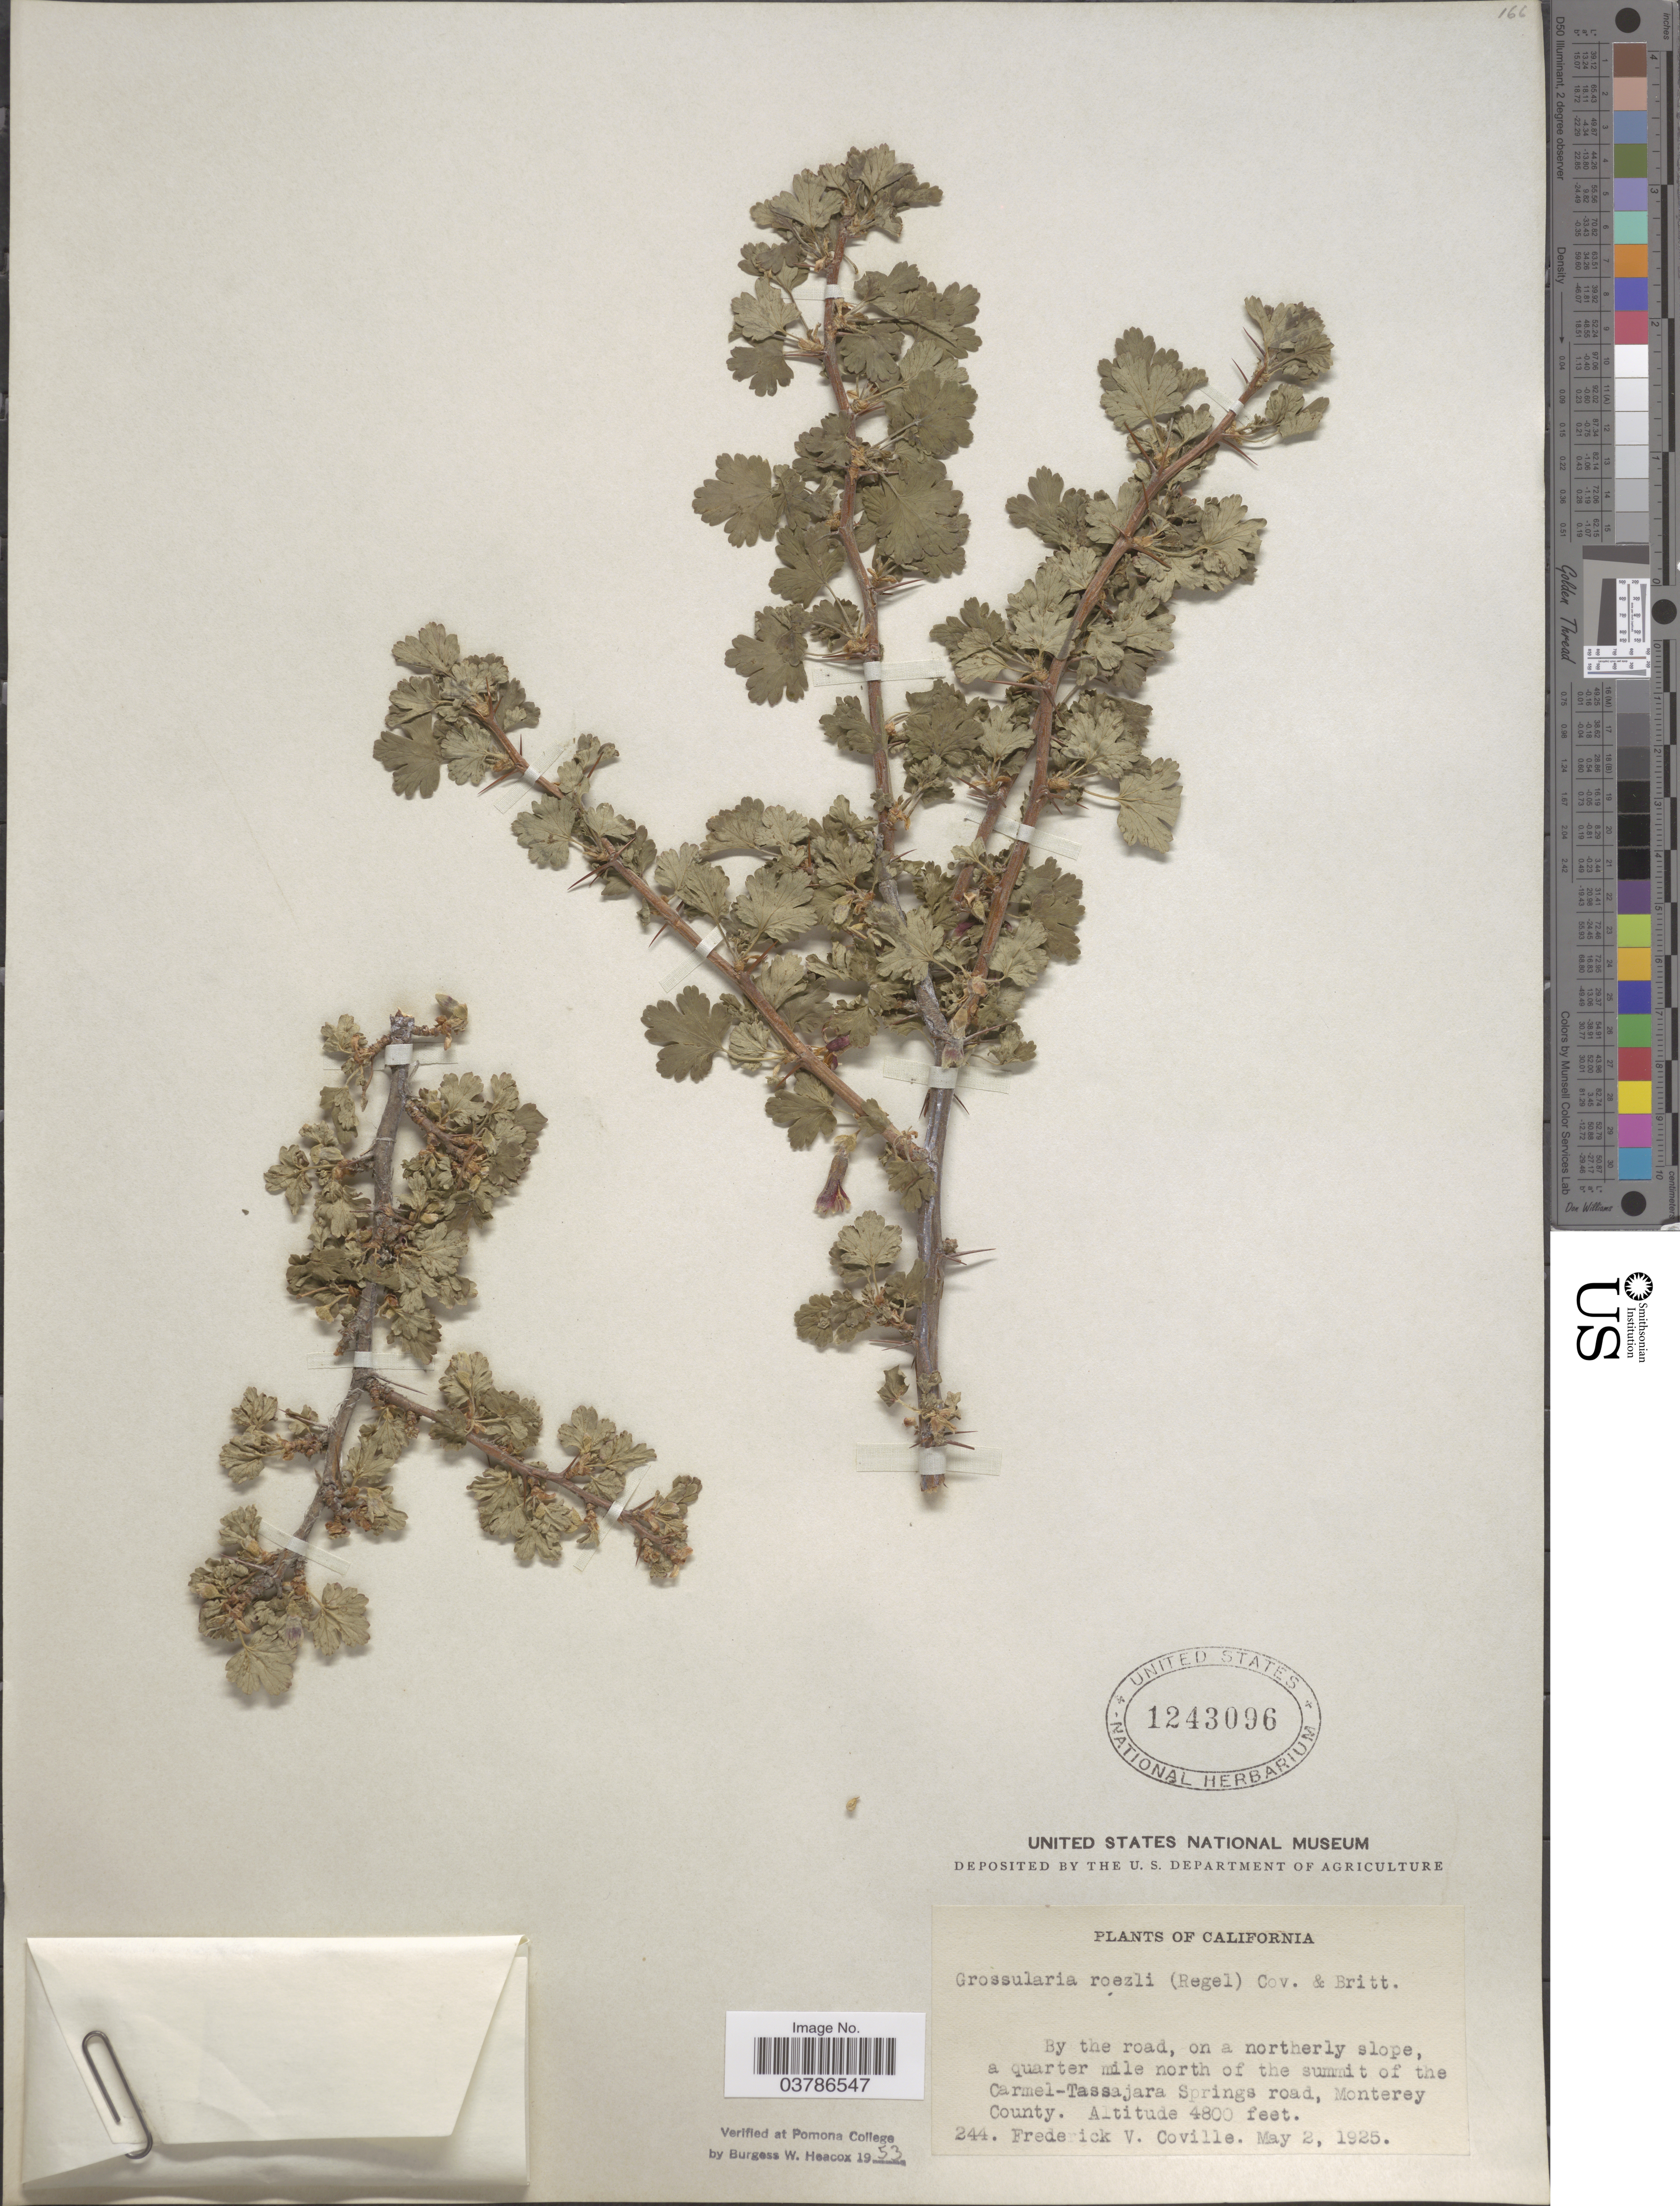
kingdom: Plantae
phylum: Tracheophyta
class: Magnoliopsida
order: Saxifragales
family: Grossulariaceae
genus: Ribes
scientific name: Ribes roezlii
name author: Regel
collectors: F. V. Coville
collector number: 244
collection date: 1925-05-02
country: United States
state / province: California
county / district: Monterey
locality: By the road, on a northerly slope, a quarter mile north of the summit of the Carmel-Tassajara Springs road, Monterey County.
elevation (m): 1463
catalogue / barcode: US 1243096